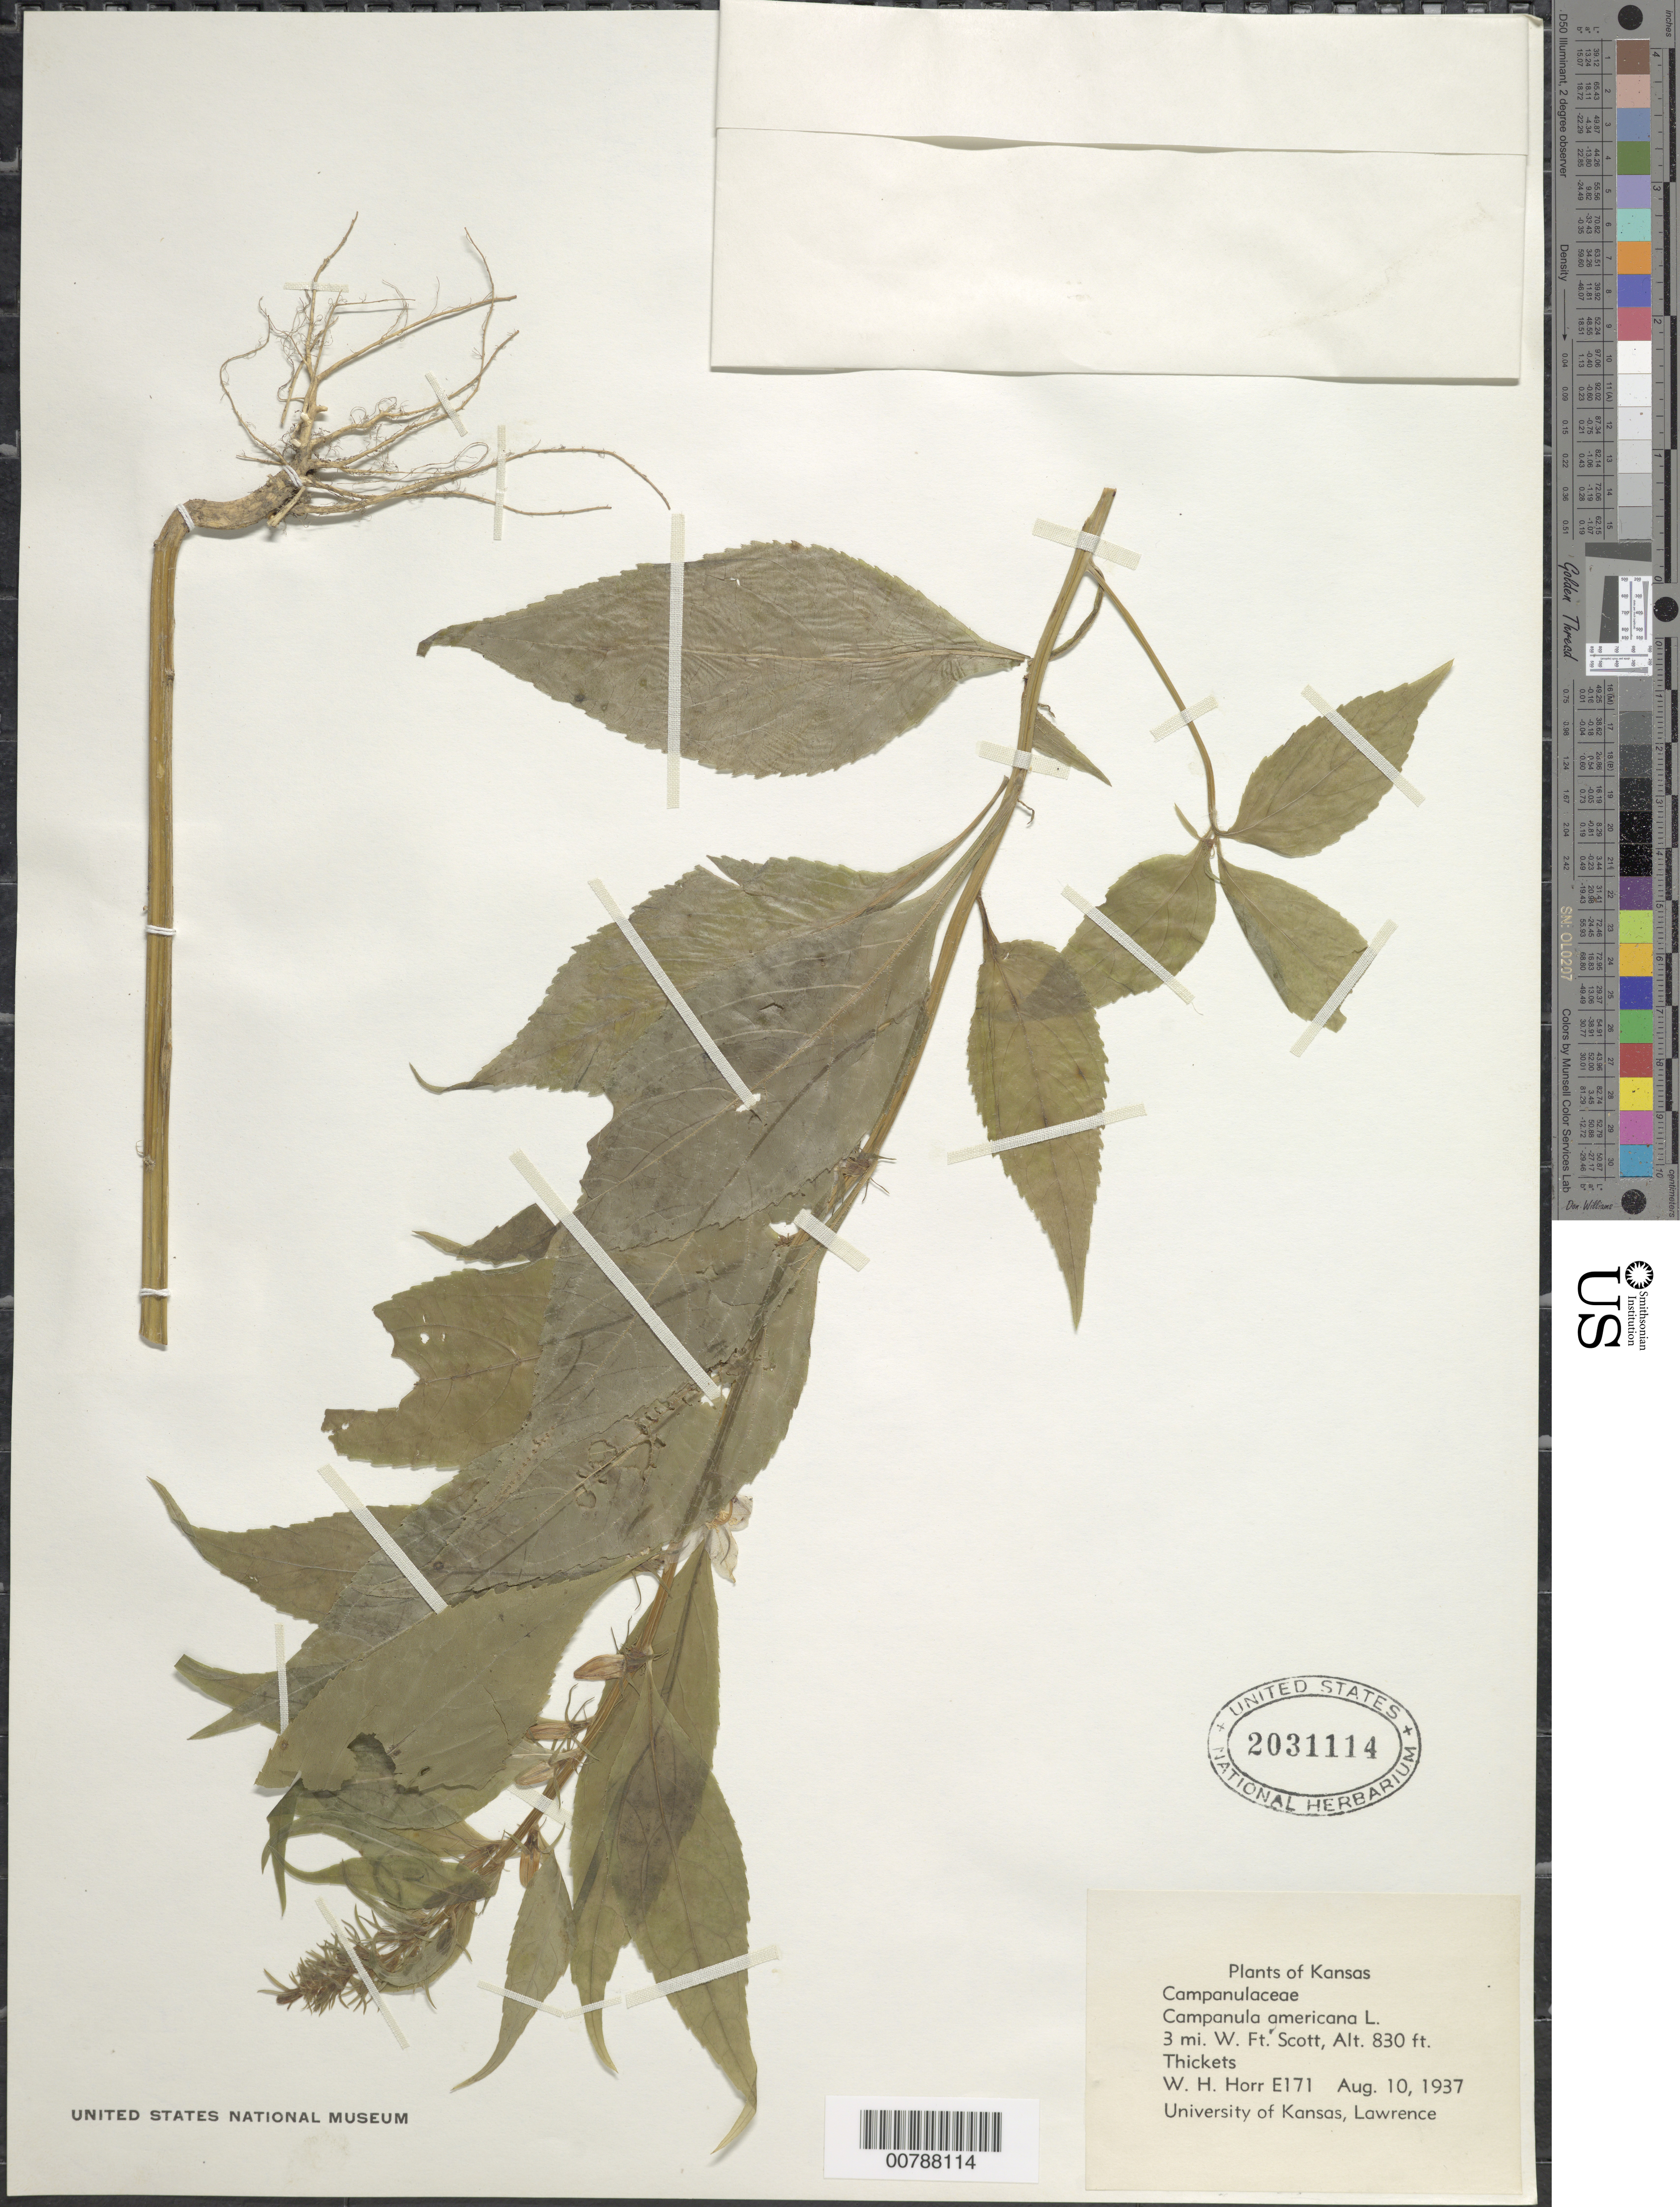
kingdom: Plantae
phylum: Tracheophyta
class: Magnoliopsida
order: Asterales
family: Campanulaceae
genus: Campanula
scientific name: Campanula americana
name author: L.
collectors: W. H. Horr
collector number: E171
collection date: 1937-08-10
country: United States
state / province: Kansas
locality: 3 mi. W. Ft. Scott.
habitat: Thickets.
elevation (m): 253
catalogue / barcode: US 2031114